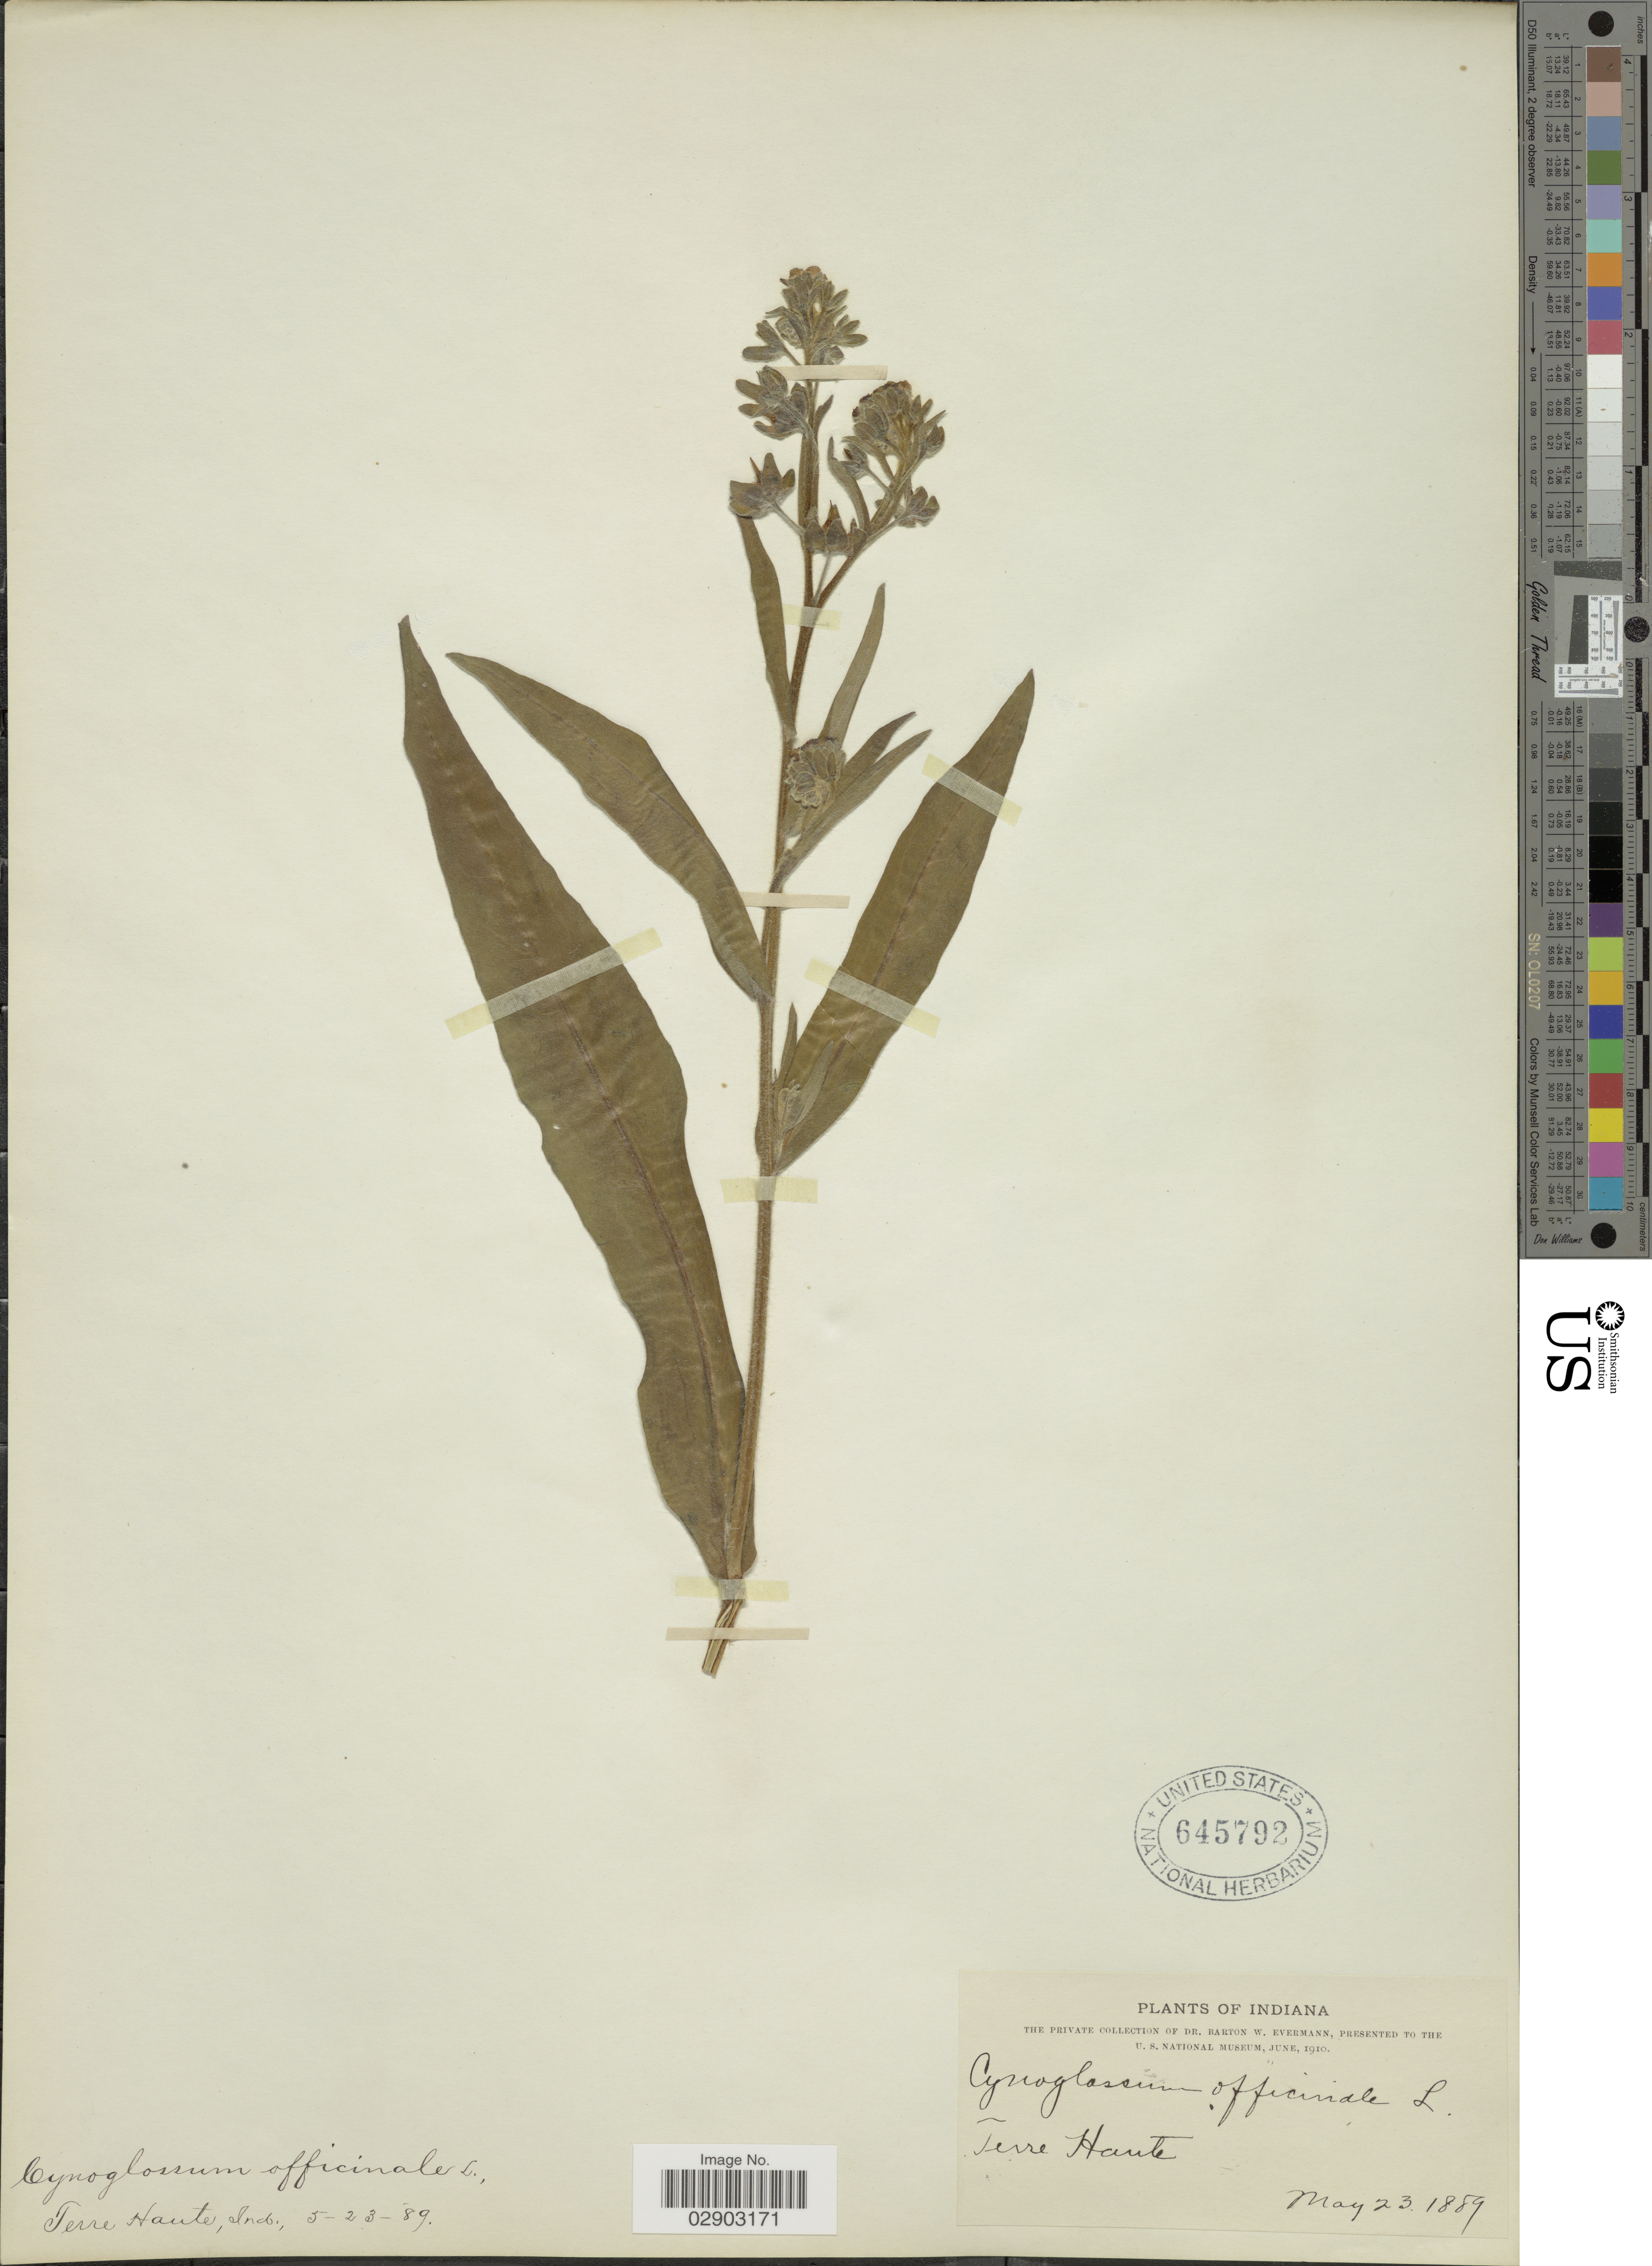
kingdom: Plantae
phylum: Tracheophyta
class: Magnoliopsida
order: Boraginales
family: Boraginaceae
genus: Cynoglossum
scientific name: Cynoglossum officinale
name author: L.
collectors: B. W. Evermann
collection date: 1889-05-23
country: United States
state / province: Indiana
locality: Terre Haute.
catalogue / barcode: US 645792